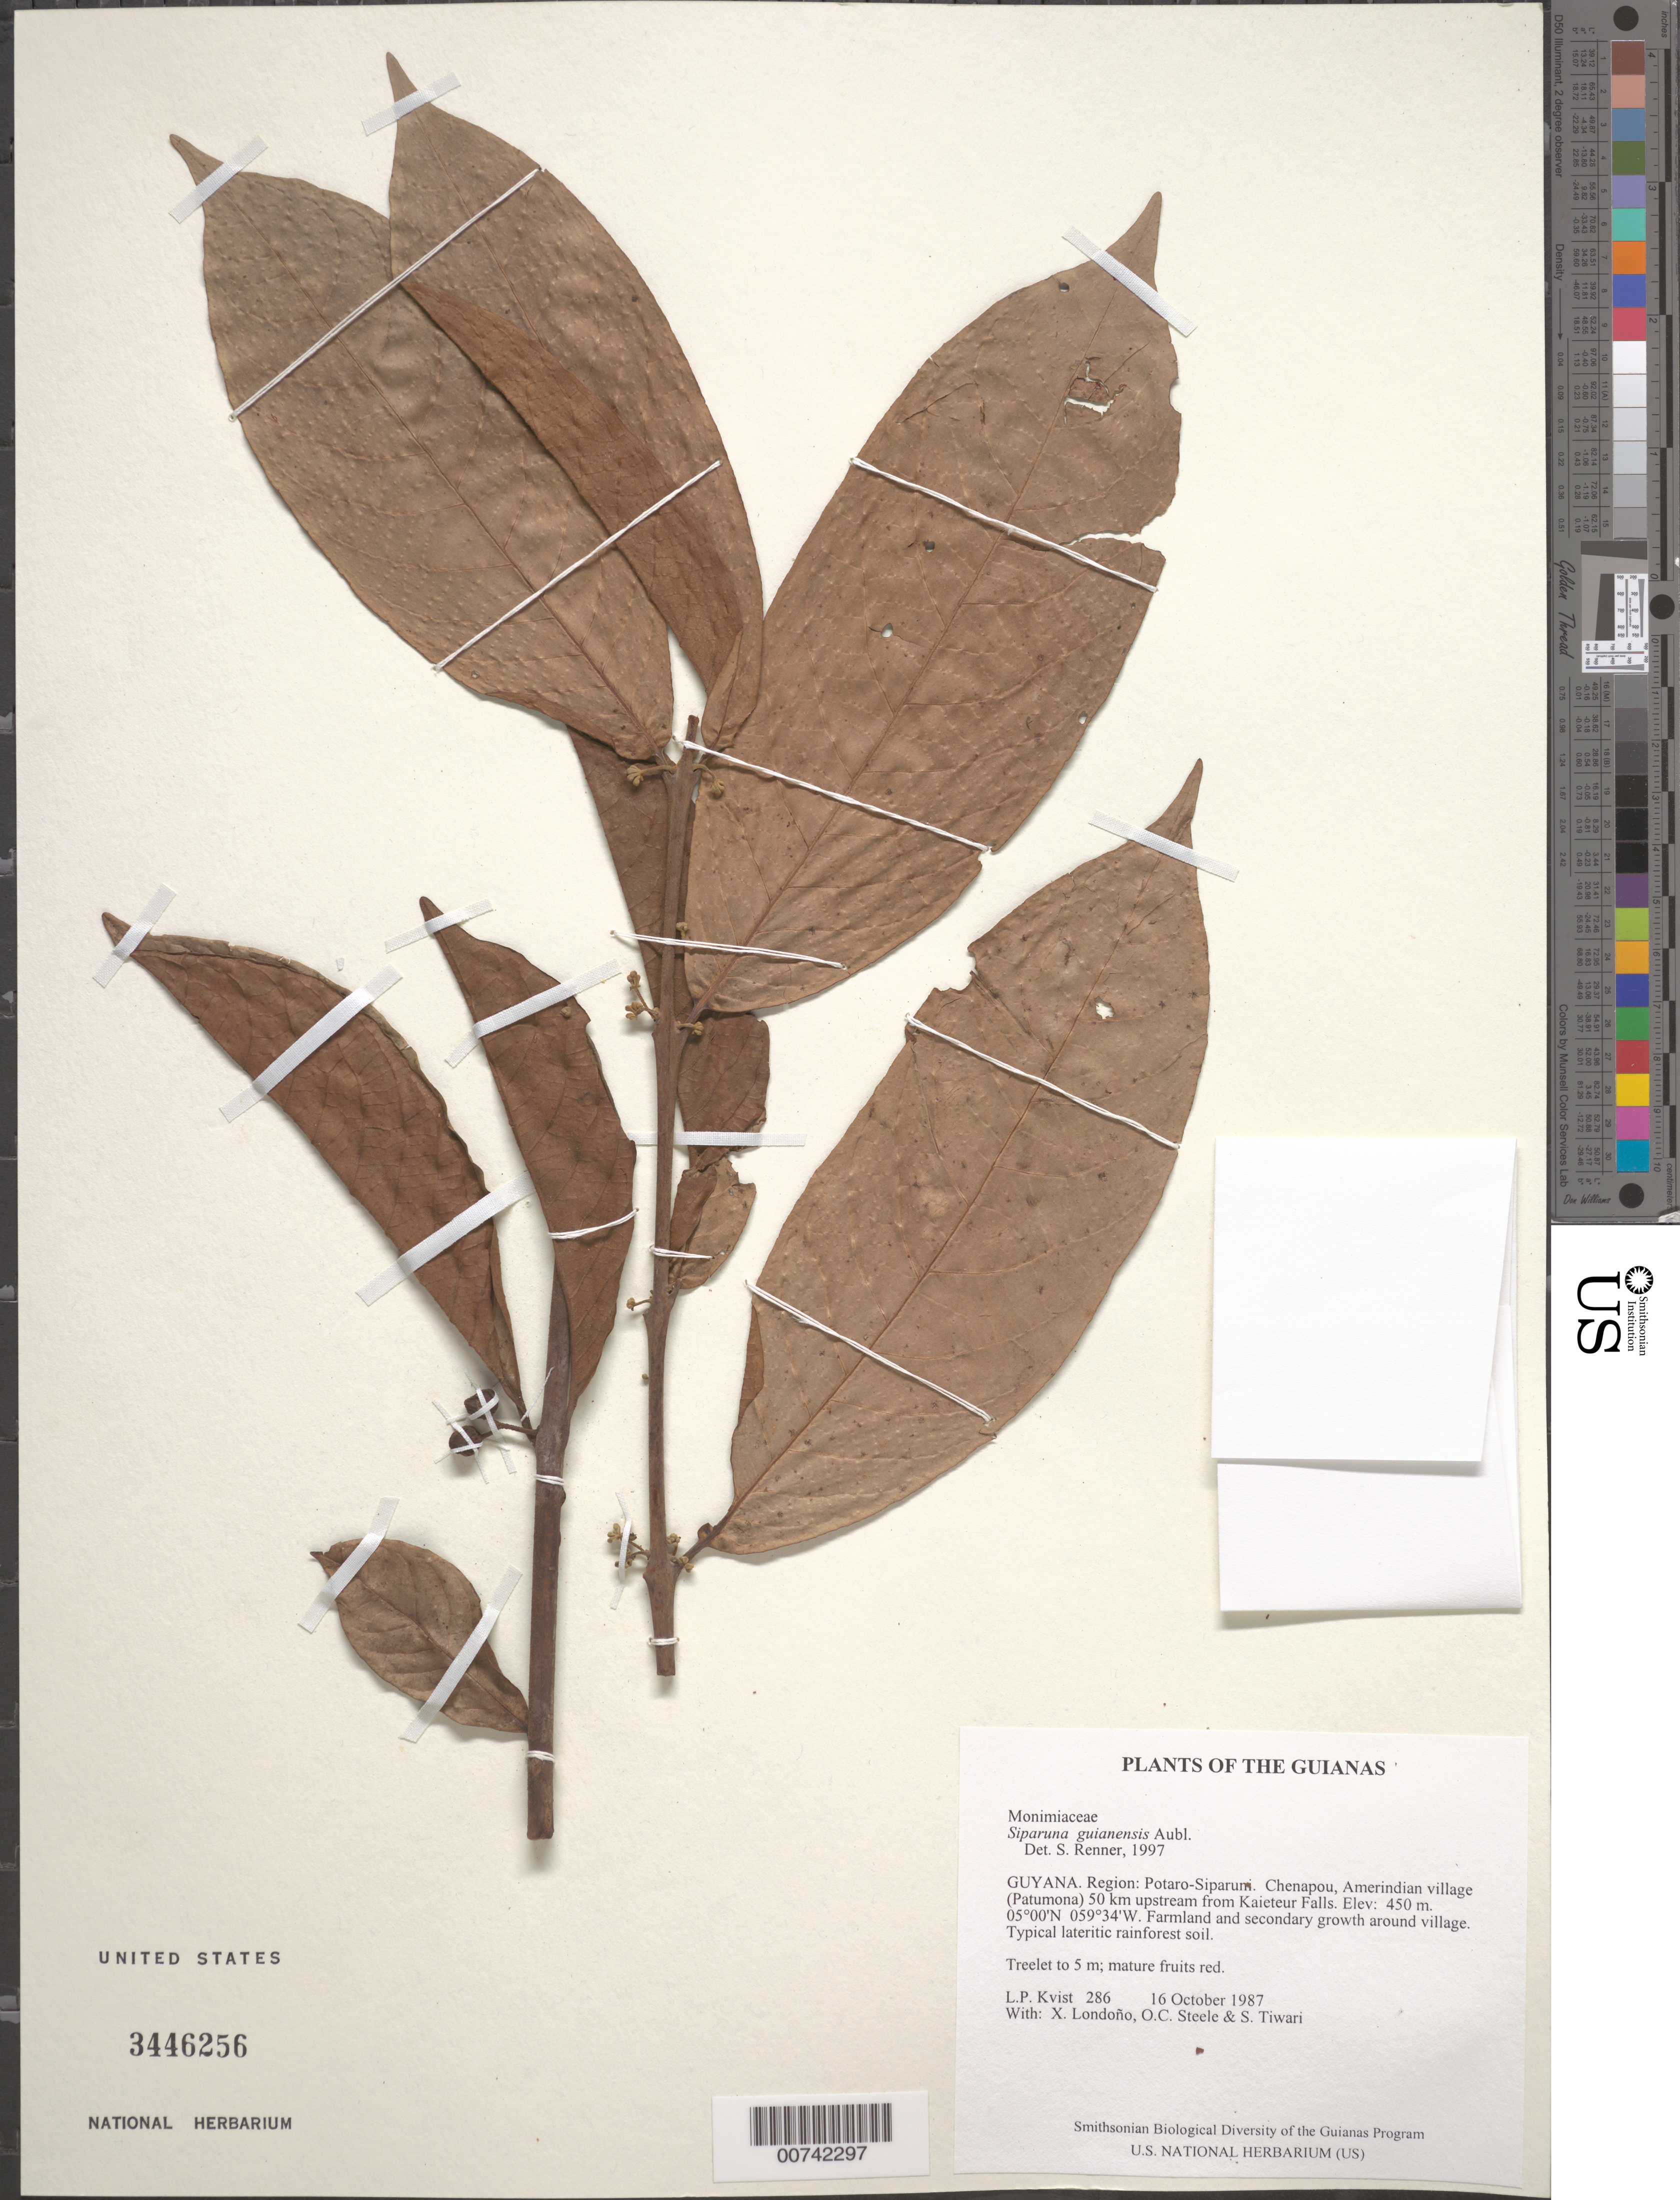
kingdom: Plantae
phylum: Tracheophyta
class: Magnoliopsida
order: Laurales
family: Siparunaceae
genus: Siparuna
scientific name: Siparuna guianensis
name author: Aubl.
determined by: Renner, S. S.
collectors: L. P. Kvist, X. Londoño, O. C. Steele & S. Tiwari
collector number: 286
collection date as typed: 16 October 1987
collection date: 1987-10-16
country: Guyana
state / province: Potaro-Siparuni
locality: Chenapou, Amerindian village (Patumona) 50 km upstream from Kaieteur Falls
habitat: Farmland and secondary growth around village. Typical lateritic rainforest soil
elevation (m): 450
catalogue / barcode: US 3446256